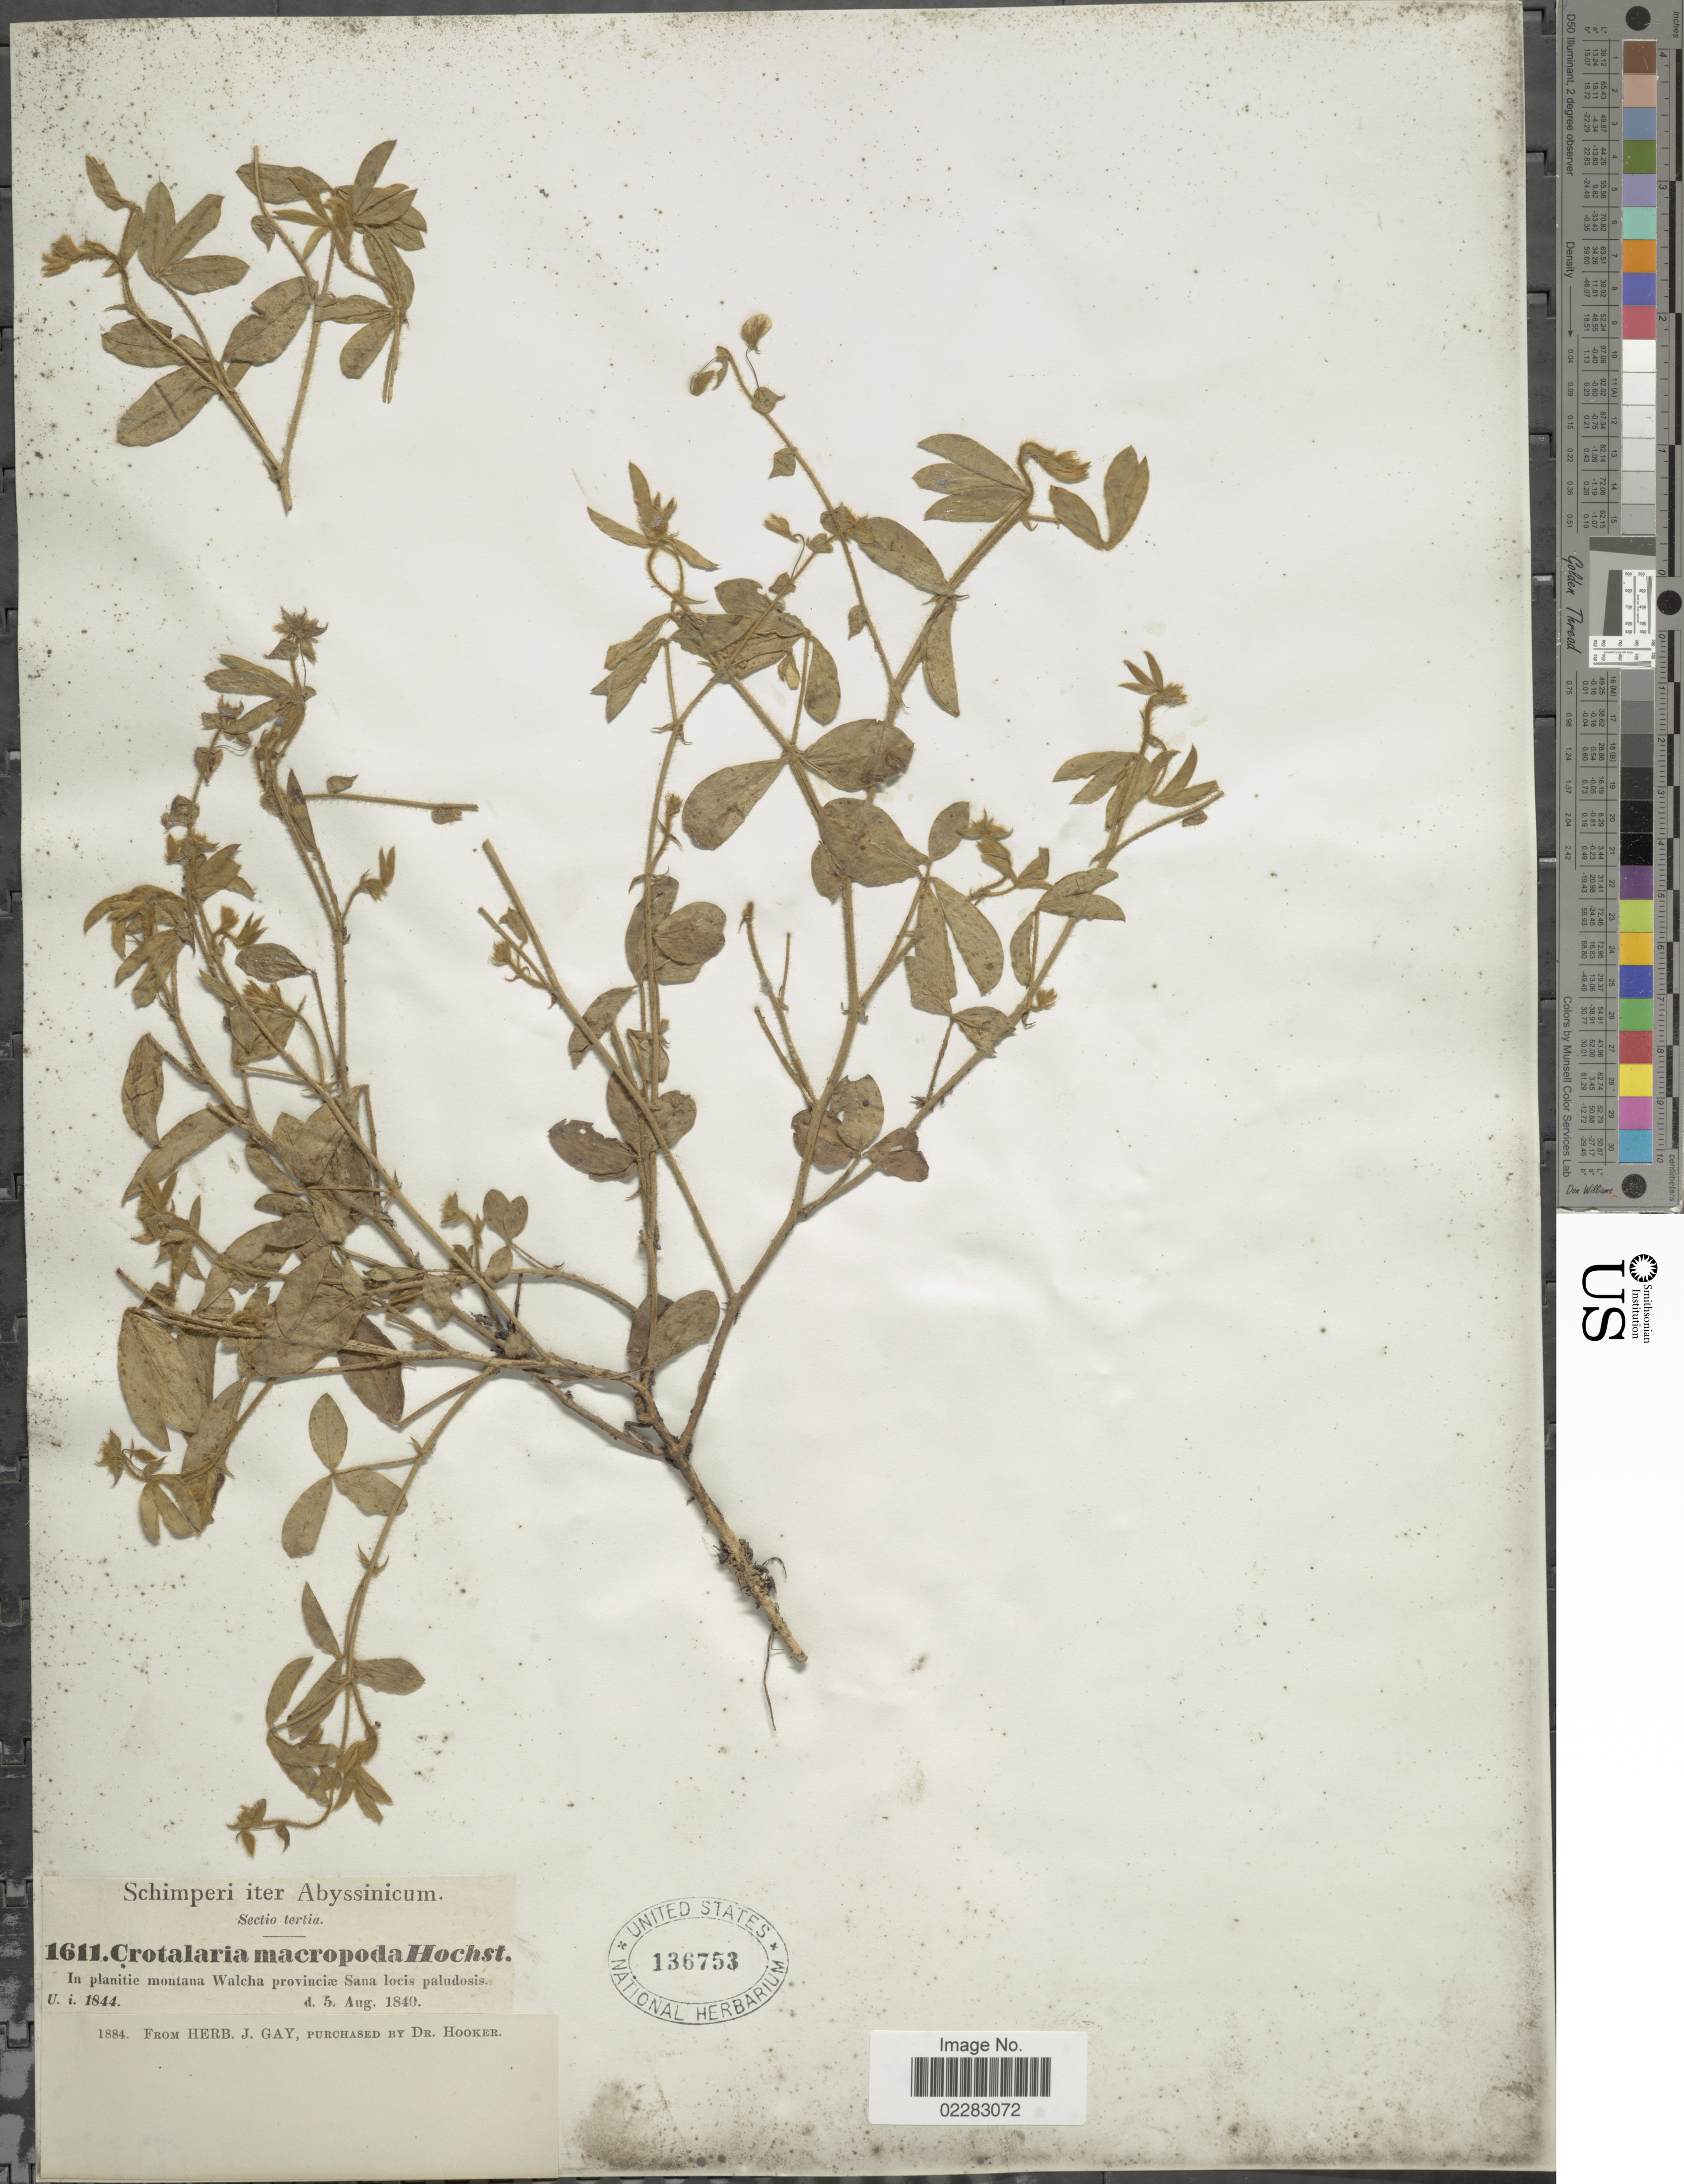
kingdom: Plantae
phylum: Tracheophyta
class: Magnoliopsida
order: Fabales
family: Fabaceae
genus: Crotalaria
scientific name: Crotalaria macropoda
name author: Baker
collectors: -. Schimper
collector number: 1611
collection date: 1840-08-05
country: Eritrea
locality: Abyssinicum, Sectio tertia, in planitie montana Walcha provinciae Sana locis paludosis.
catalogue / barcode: US 136753